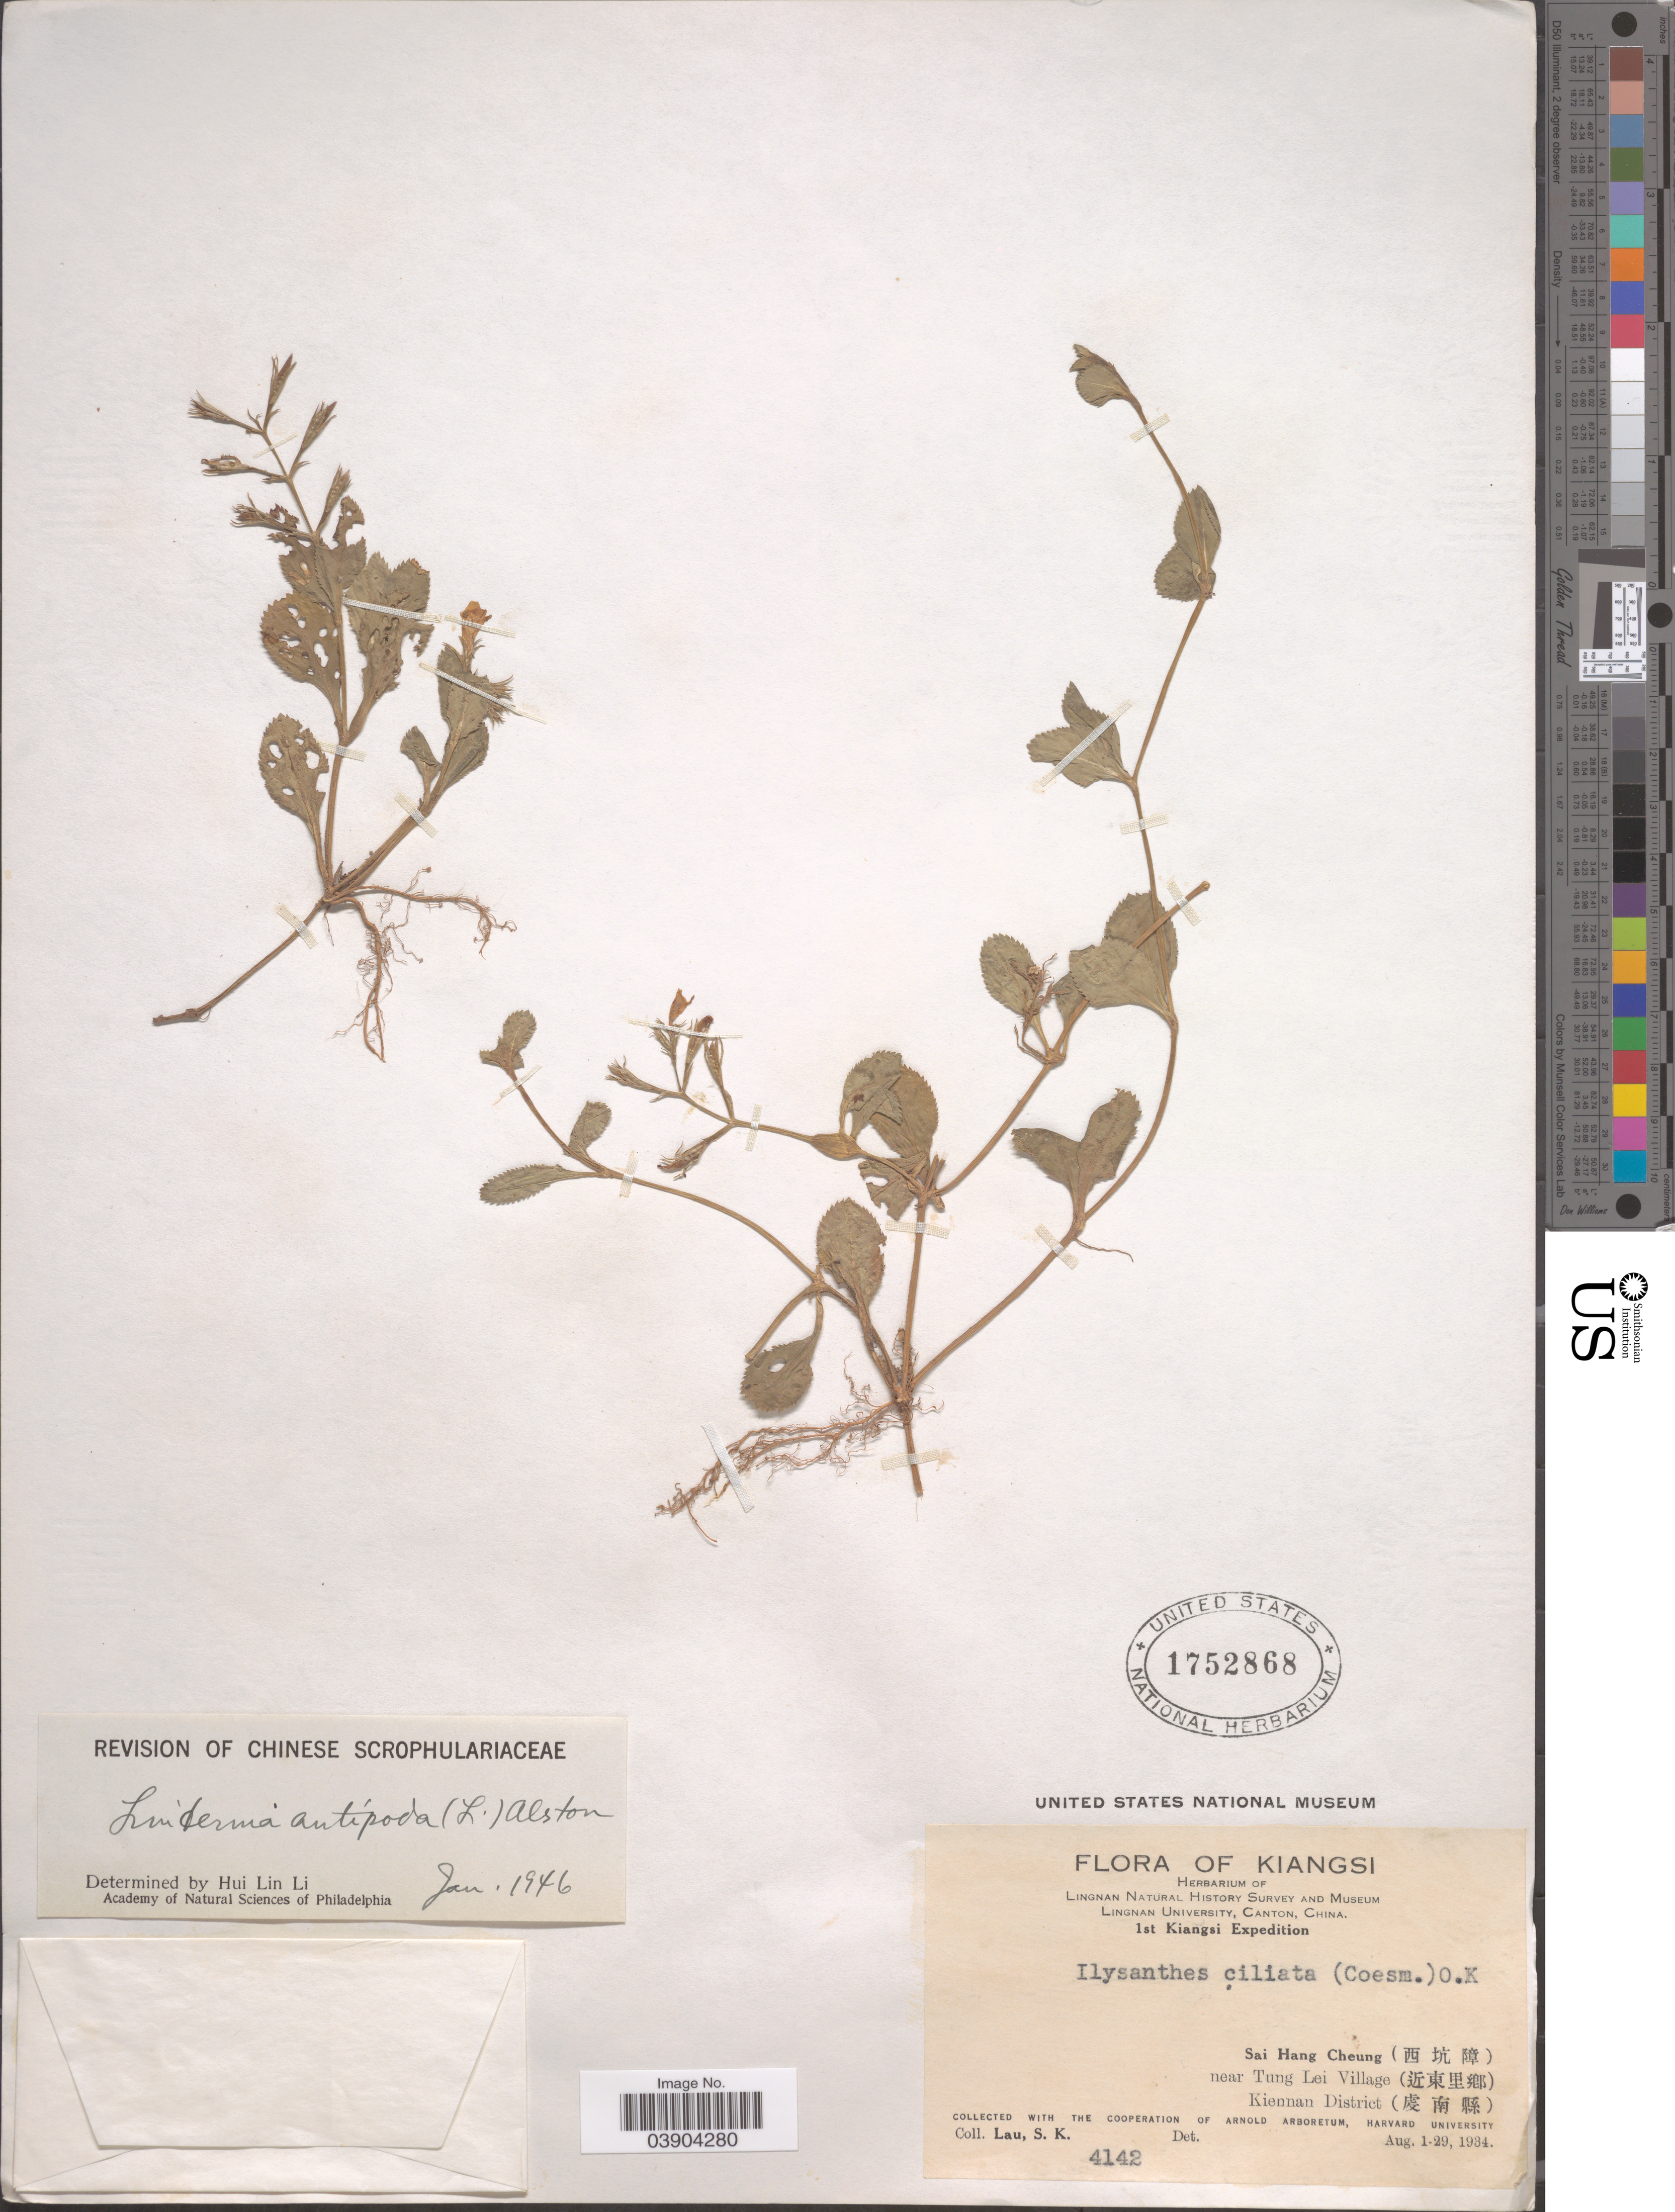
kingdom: Plantae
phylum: Tracheophyta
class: Magnoliopsida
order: Lamiales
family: Linderniaceae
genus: Lindernia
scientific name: Lindernia antipoda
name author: (L.) Alston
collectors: S. K. Lau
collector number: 4142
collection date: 1934-08-01/1934-08-24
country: China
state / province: Jiangxi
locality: Sai Hang Cheung (X) near Tung Lei Village (X) Kiennan District (X).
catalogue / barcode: US 1752868